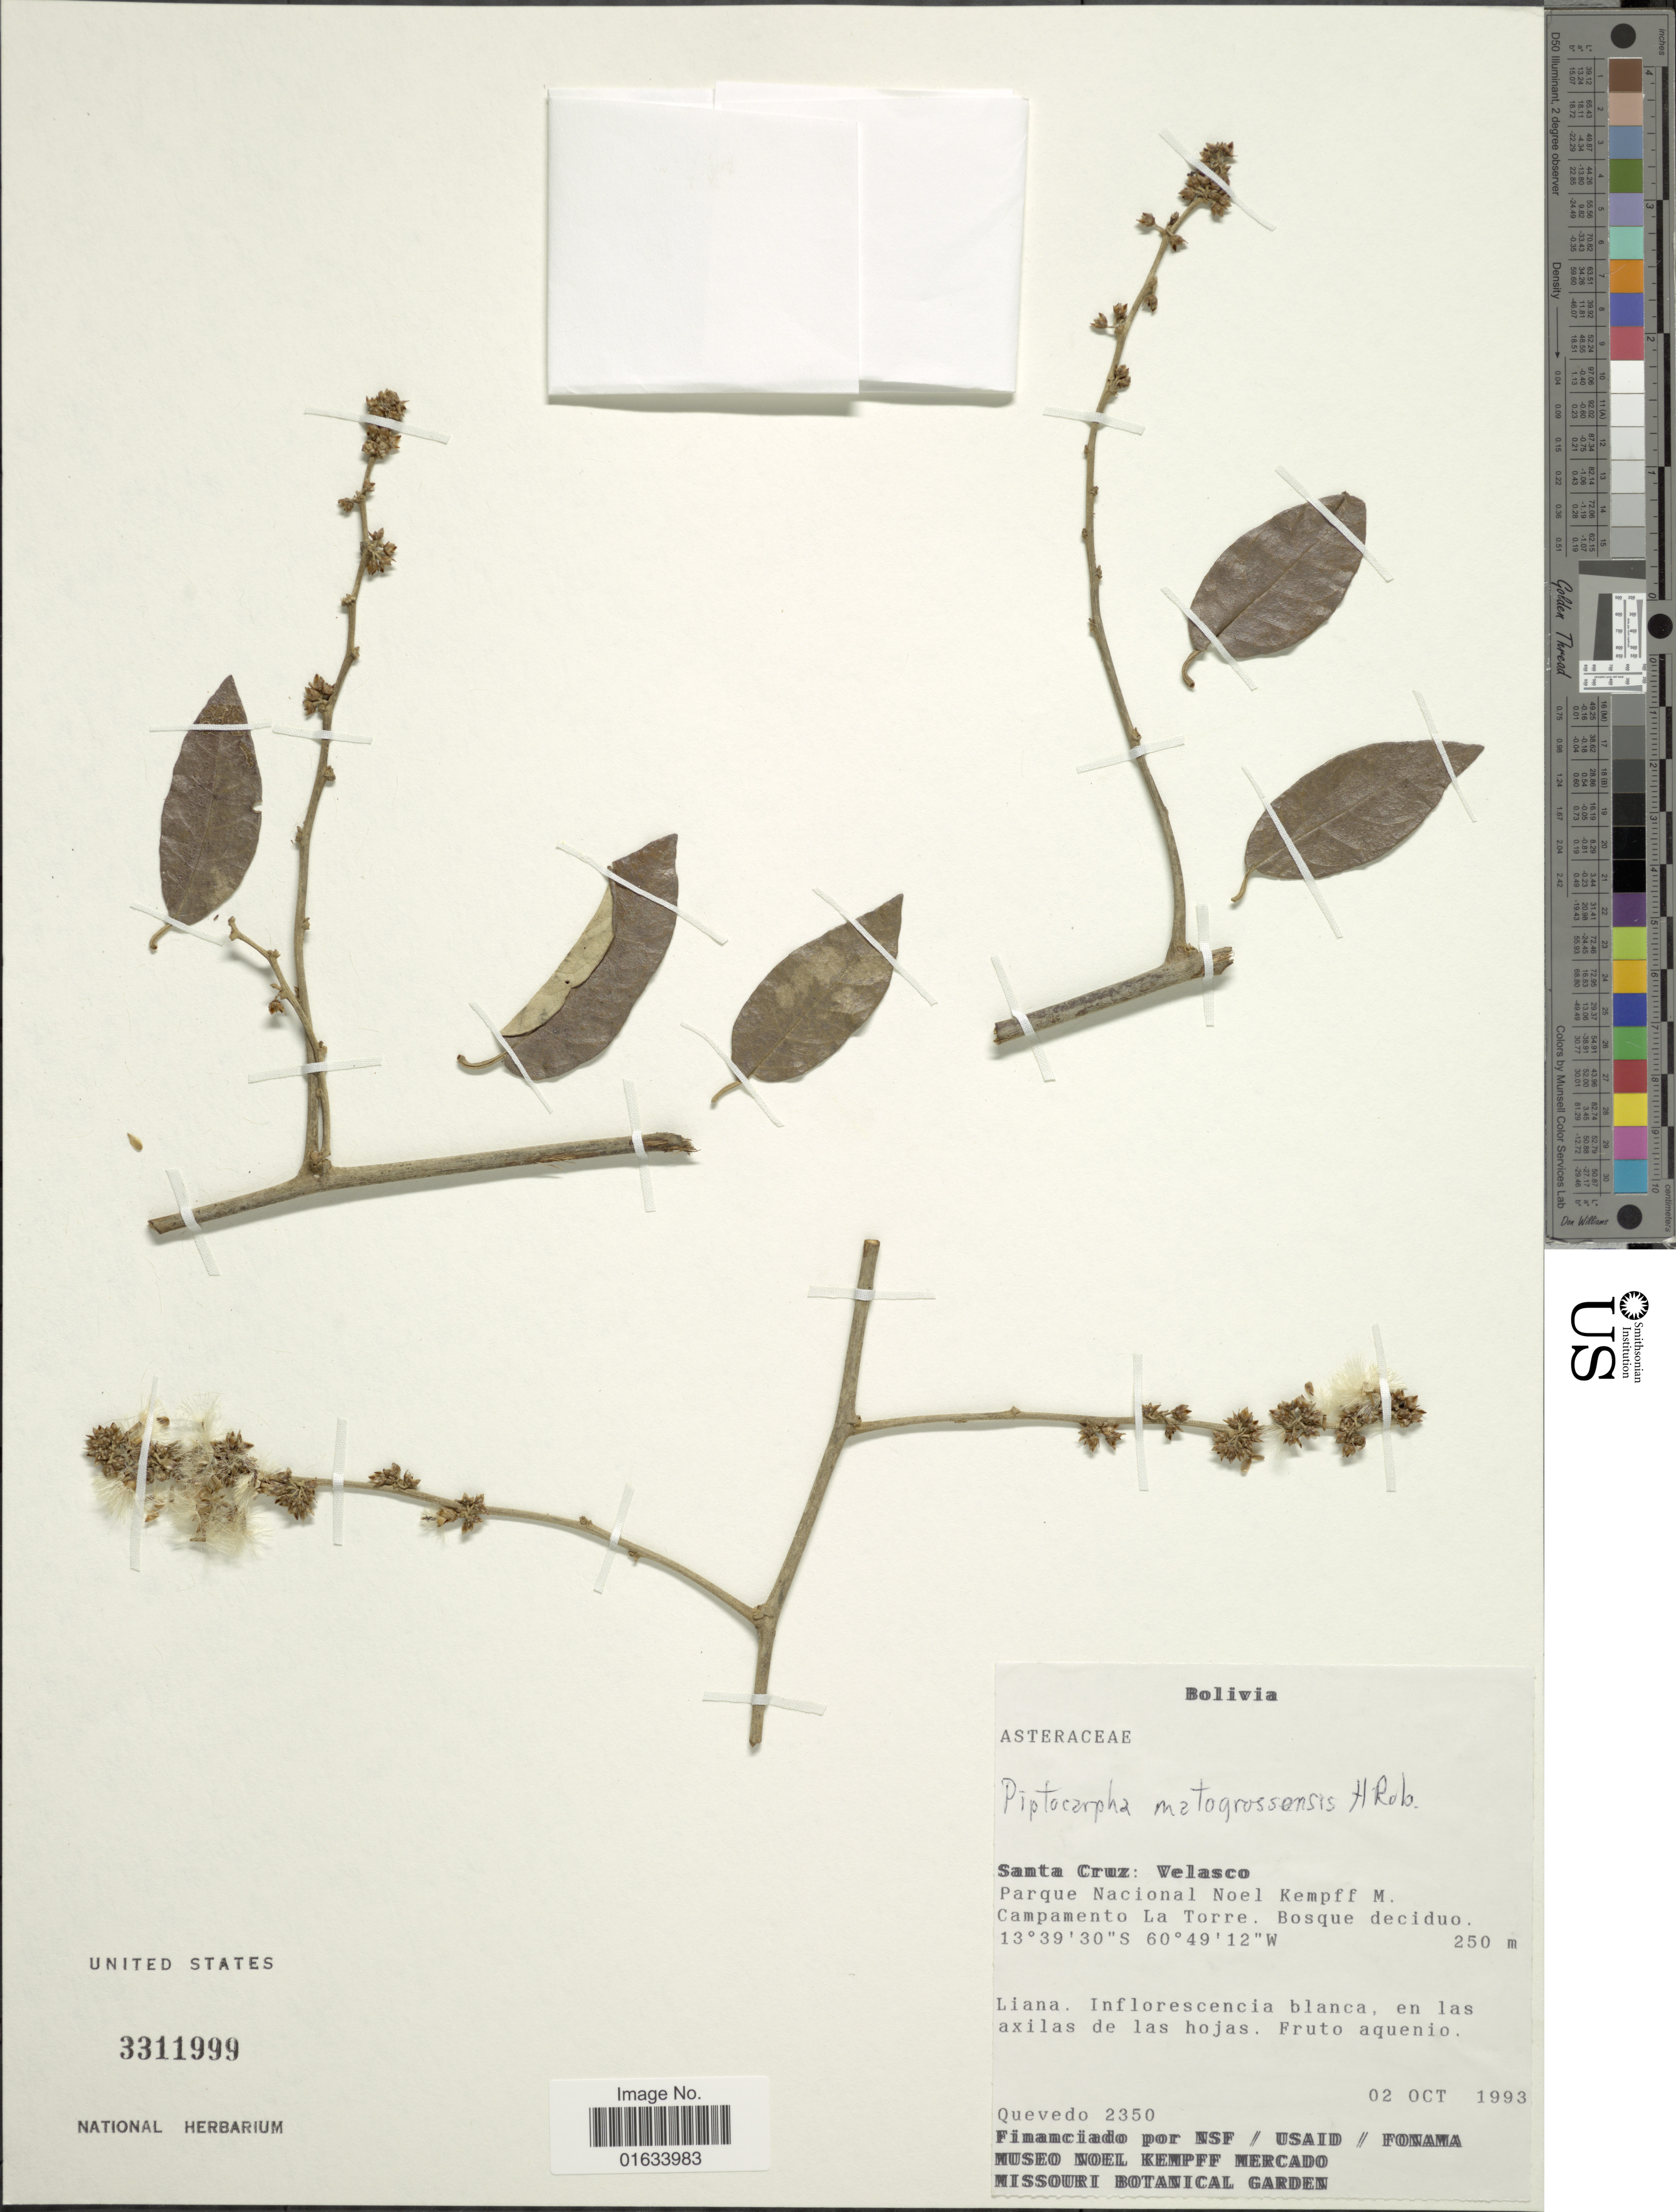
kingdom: Plantae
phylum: Tracheophyta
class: Magnoliopsida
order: Asterales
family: Asteraceae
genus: Piptocarpha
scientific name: Piptocarpha matogrossensis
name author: H. Rob.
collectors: -- Quevedo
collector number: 2350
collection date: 1993-10-02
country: Bolivia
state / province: Santa Cruz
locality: Santa Cruz: Velasco. Parque Nacional Noel Kempff M. Campamento La Torre. Bosque deciduo.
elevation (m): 250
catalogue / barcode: US 3311999